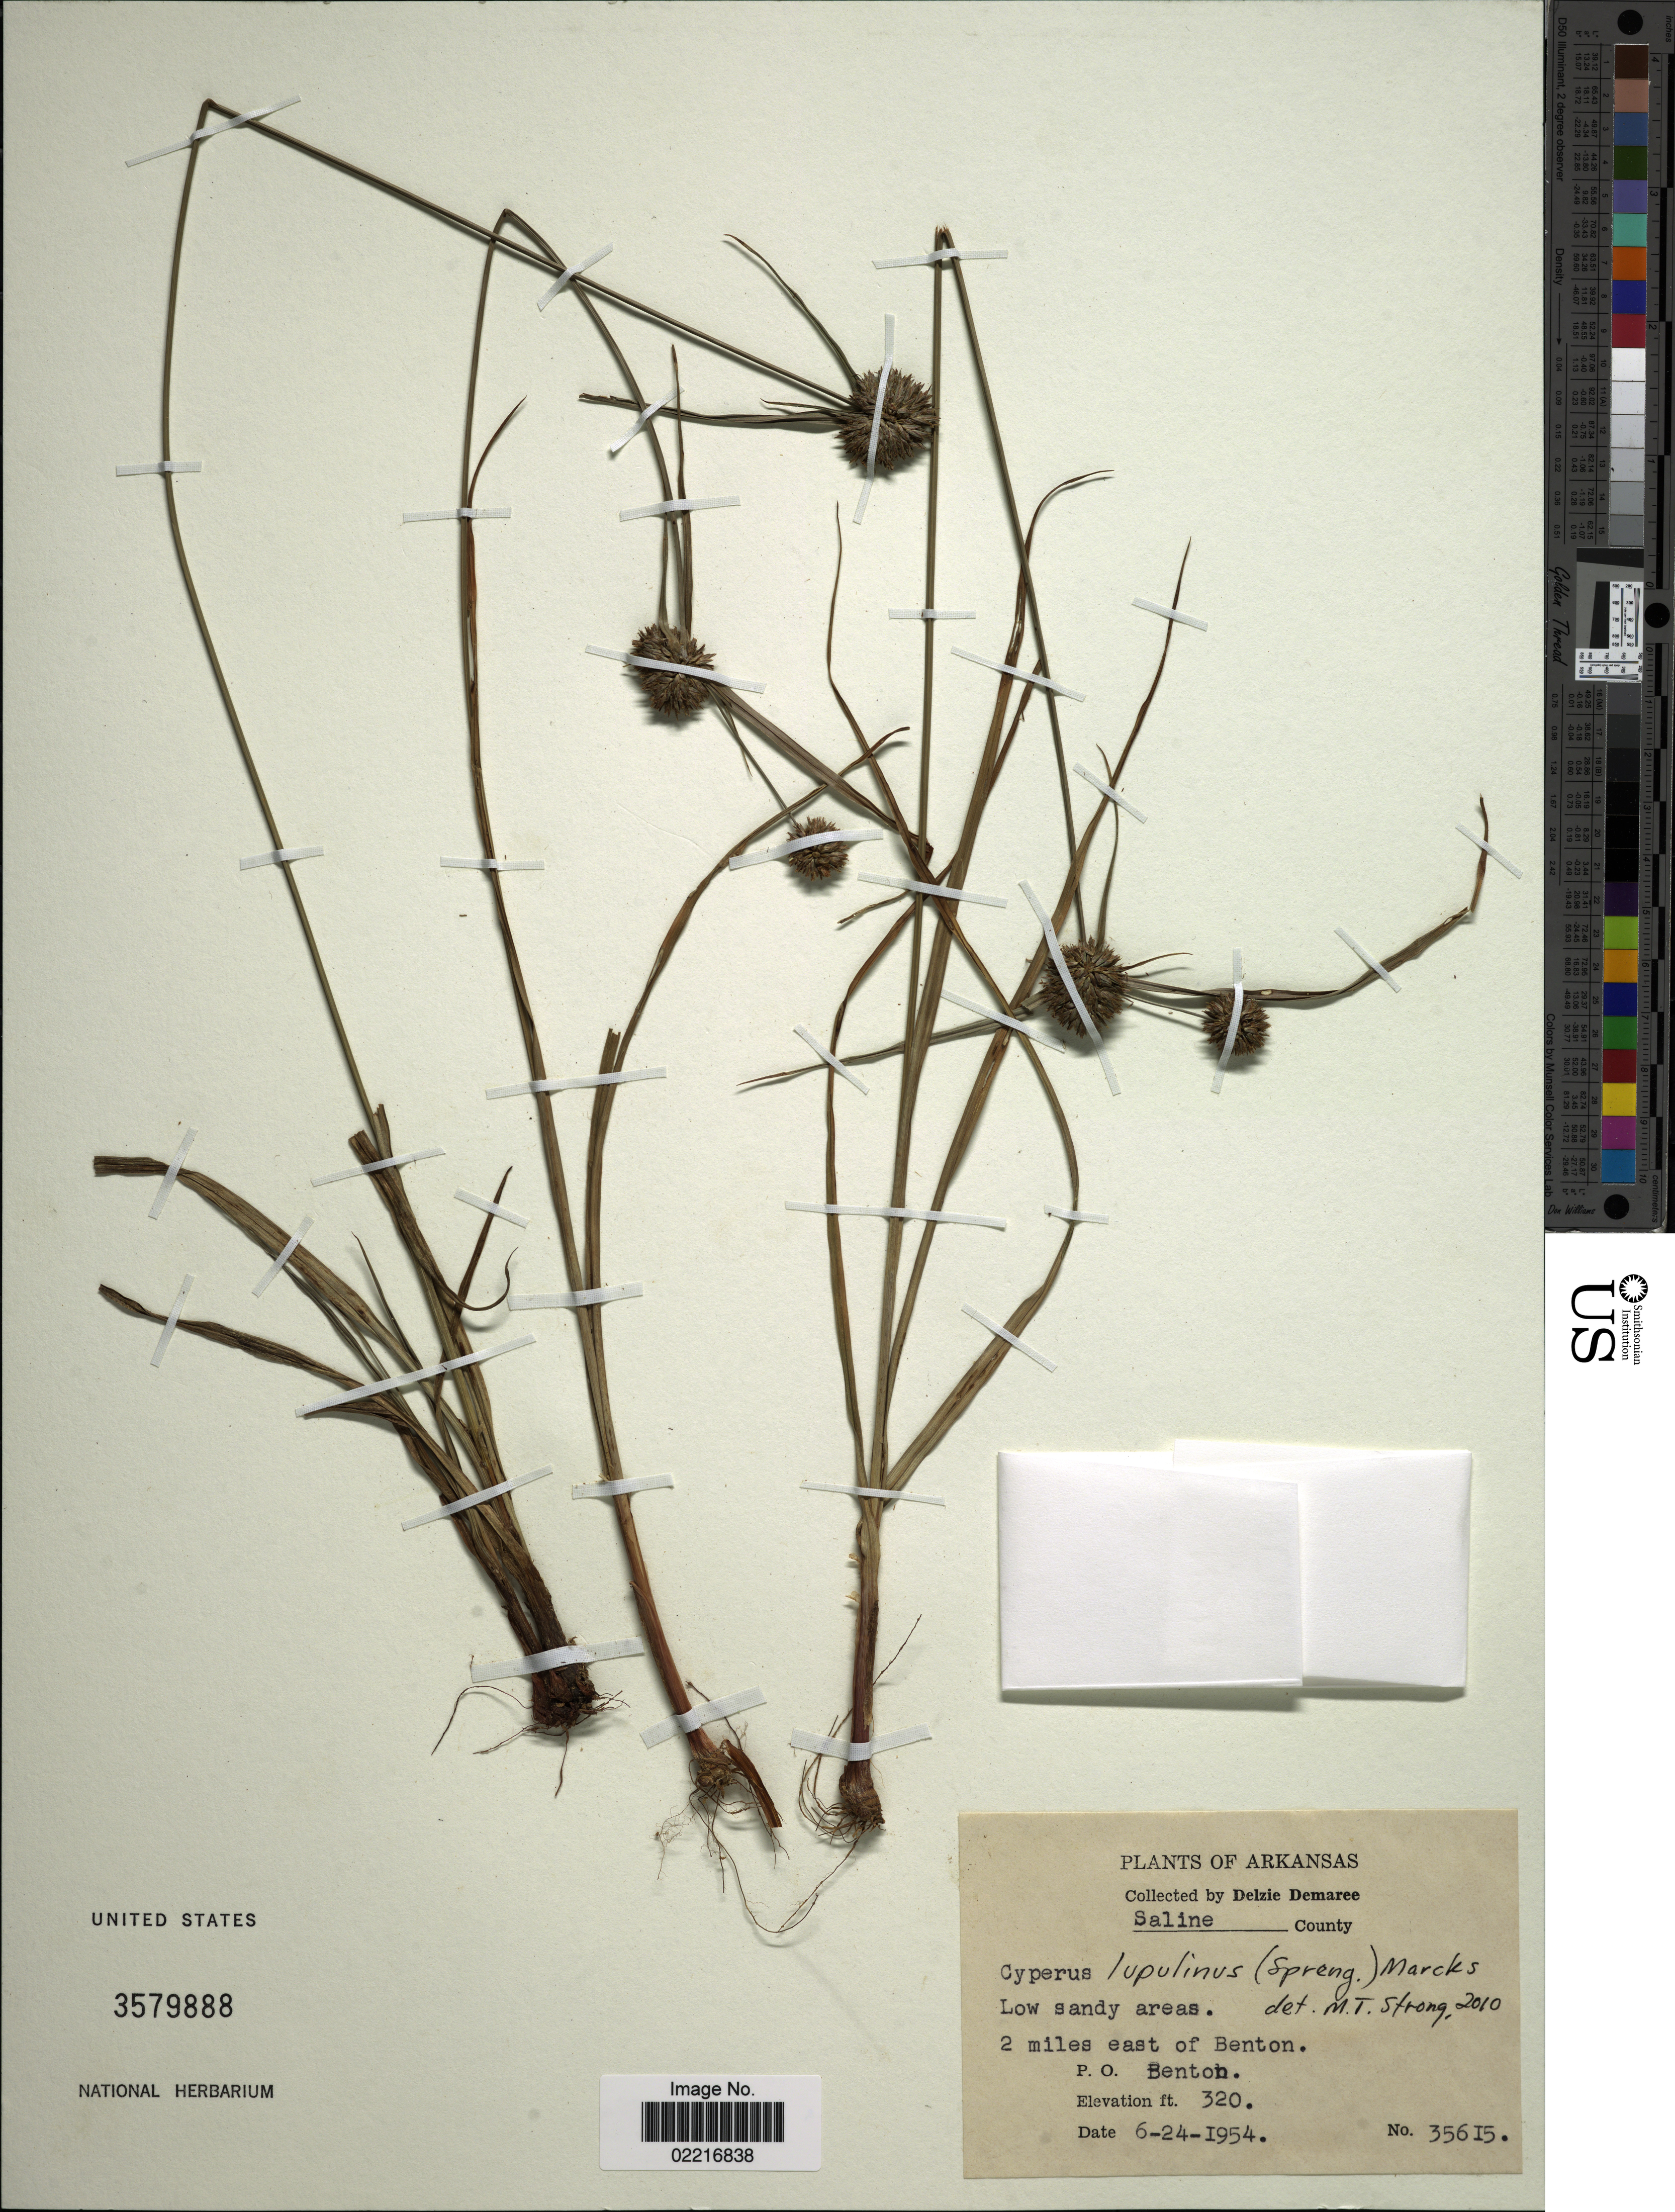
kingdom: Plantae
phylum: Tracheophyta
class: Liliopsida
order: Poales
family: Cyperaceae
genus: Cyperus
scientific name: Cyperus lupulinus subsp. lupulinus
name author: (Spreng.) Marcks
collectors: D. Demaree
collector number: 35615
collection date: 1954-06-24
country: United States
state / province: Arkansas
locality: Saline County, 2 miles east of Benton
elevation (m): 98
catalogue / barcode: US 3579888